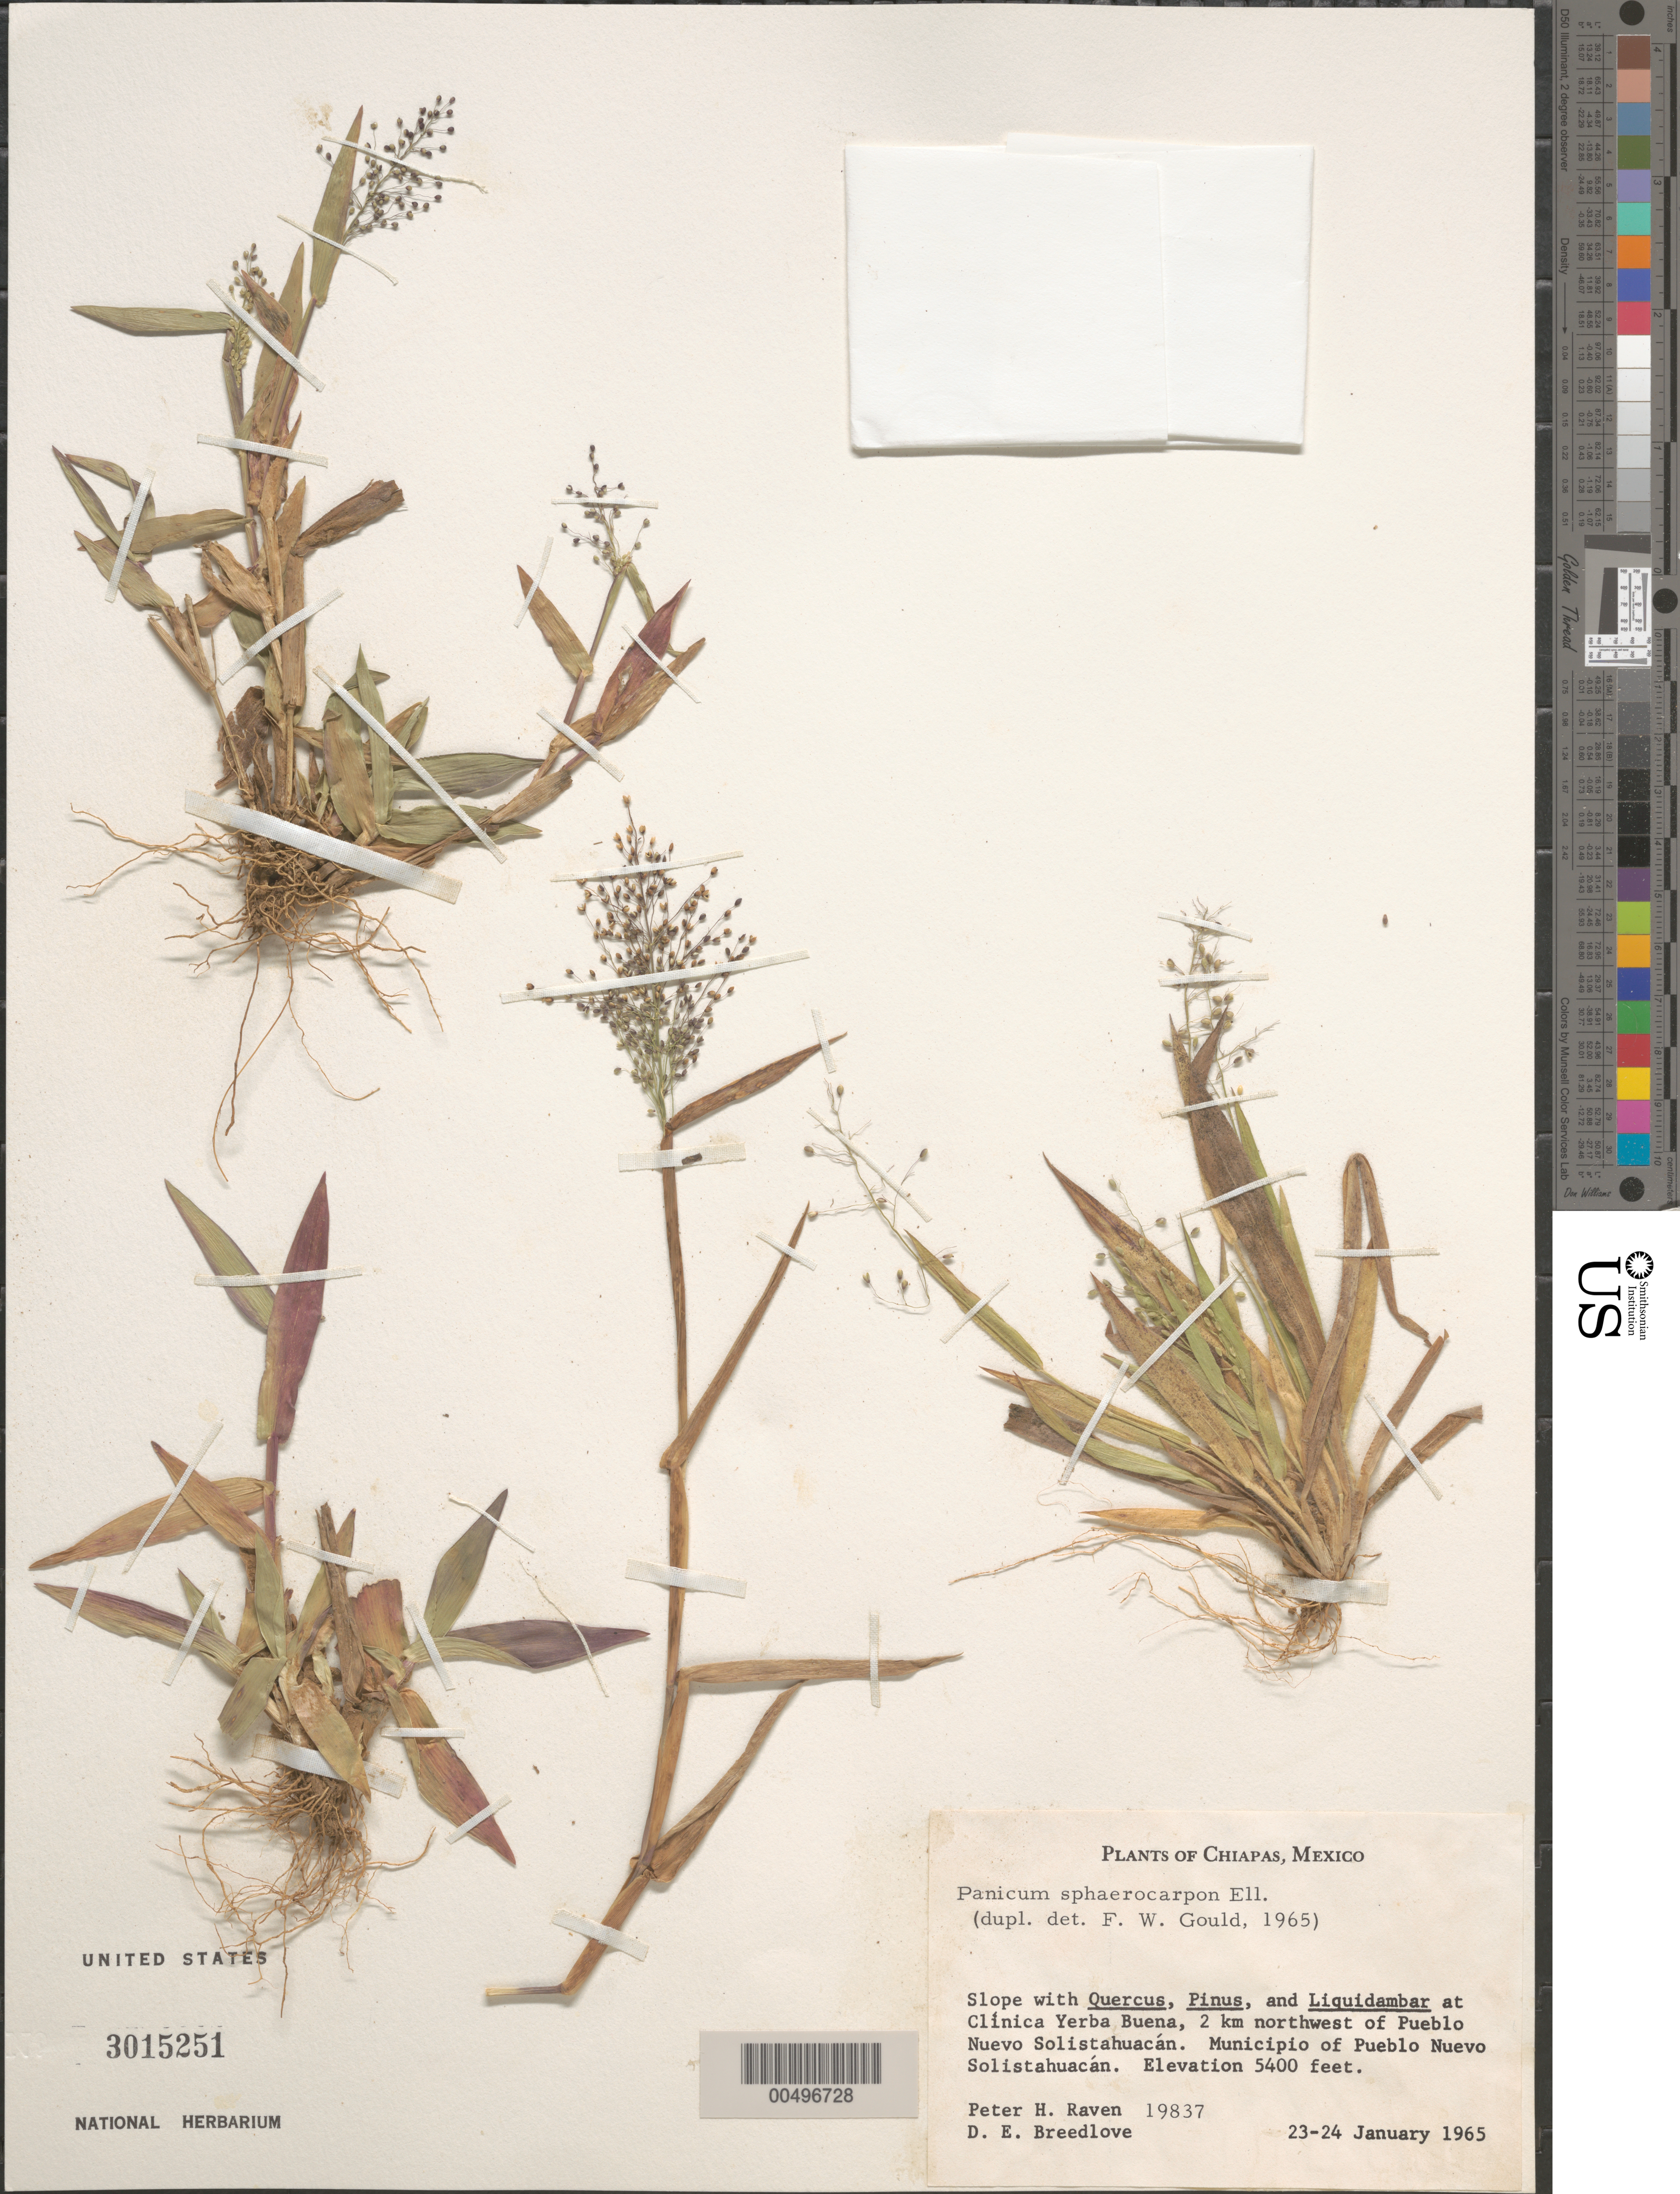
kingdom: Plantae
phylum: Tracheophyta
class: Liliopsida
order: Poales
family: Poaceae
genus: Panicum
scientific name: Panicum sphaerocarpon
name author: Elliott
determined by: Gould, F. W.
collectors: P. H. Raven & D. E. Breedlove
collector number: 19837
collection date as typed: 23 Jan 1965 to 24 Jan 1965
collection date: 1965-01-23/1965-01-24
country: Mexico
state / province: Chiapas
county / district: Pueblo Nuevo Solistahuacán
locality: At Clínica Yerba Buena, 2 km NW of Pueblo Nuevo Solistahucán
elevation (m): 1646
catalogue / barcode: US 3015251